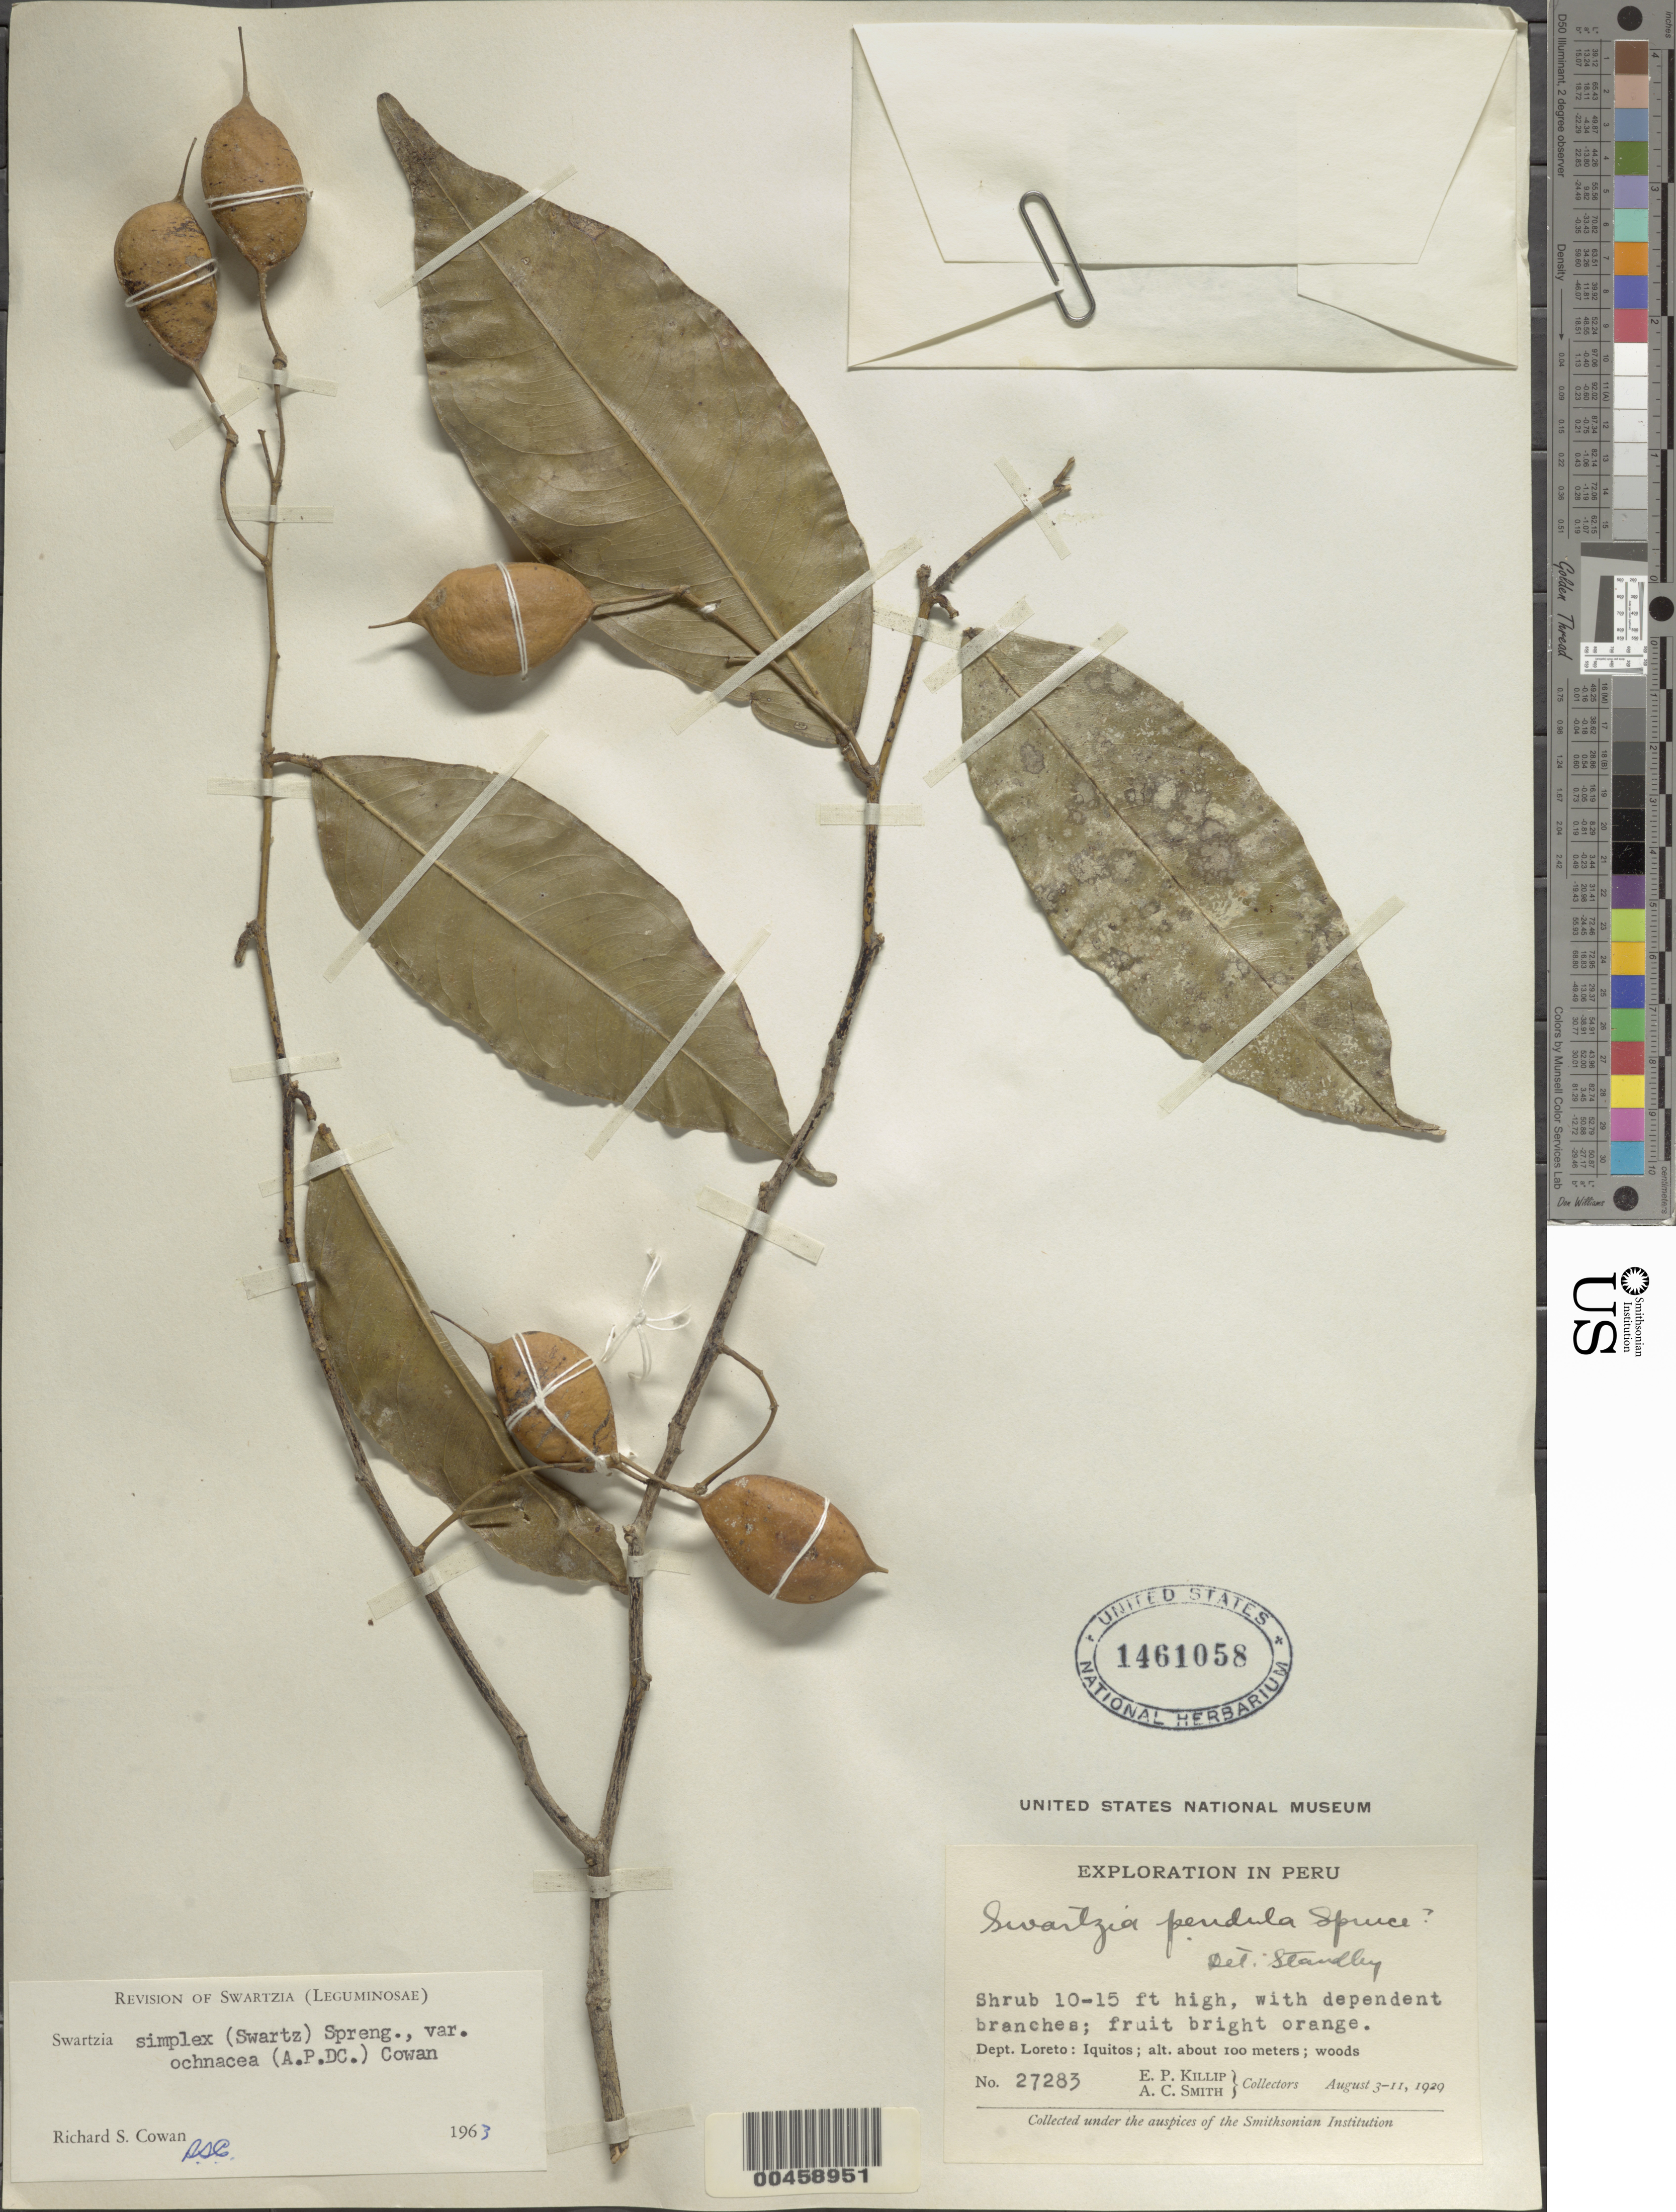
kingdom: Plantae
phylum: Tracheophyta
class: Magnoliopsida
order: Fabales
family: Fabaceae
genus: Swartzia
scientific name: Swartzia simplex var. ochnacea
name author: (DC.) R.S. Cowan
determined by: Cowan, R. S.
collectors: E. P. Killip & A. C. Smith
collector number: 27283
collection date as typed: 03 Aug 1929 to 11 Aug 1929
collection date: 1929-08-03/1929-08-11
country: Peru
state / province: Loreto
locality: Iquitos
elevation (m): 100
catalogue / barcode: US 1461058